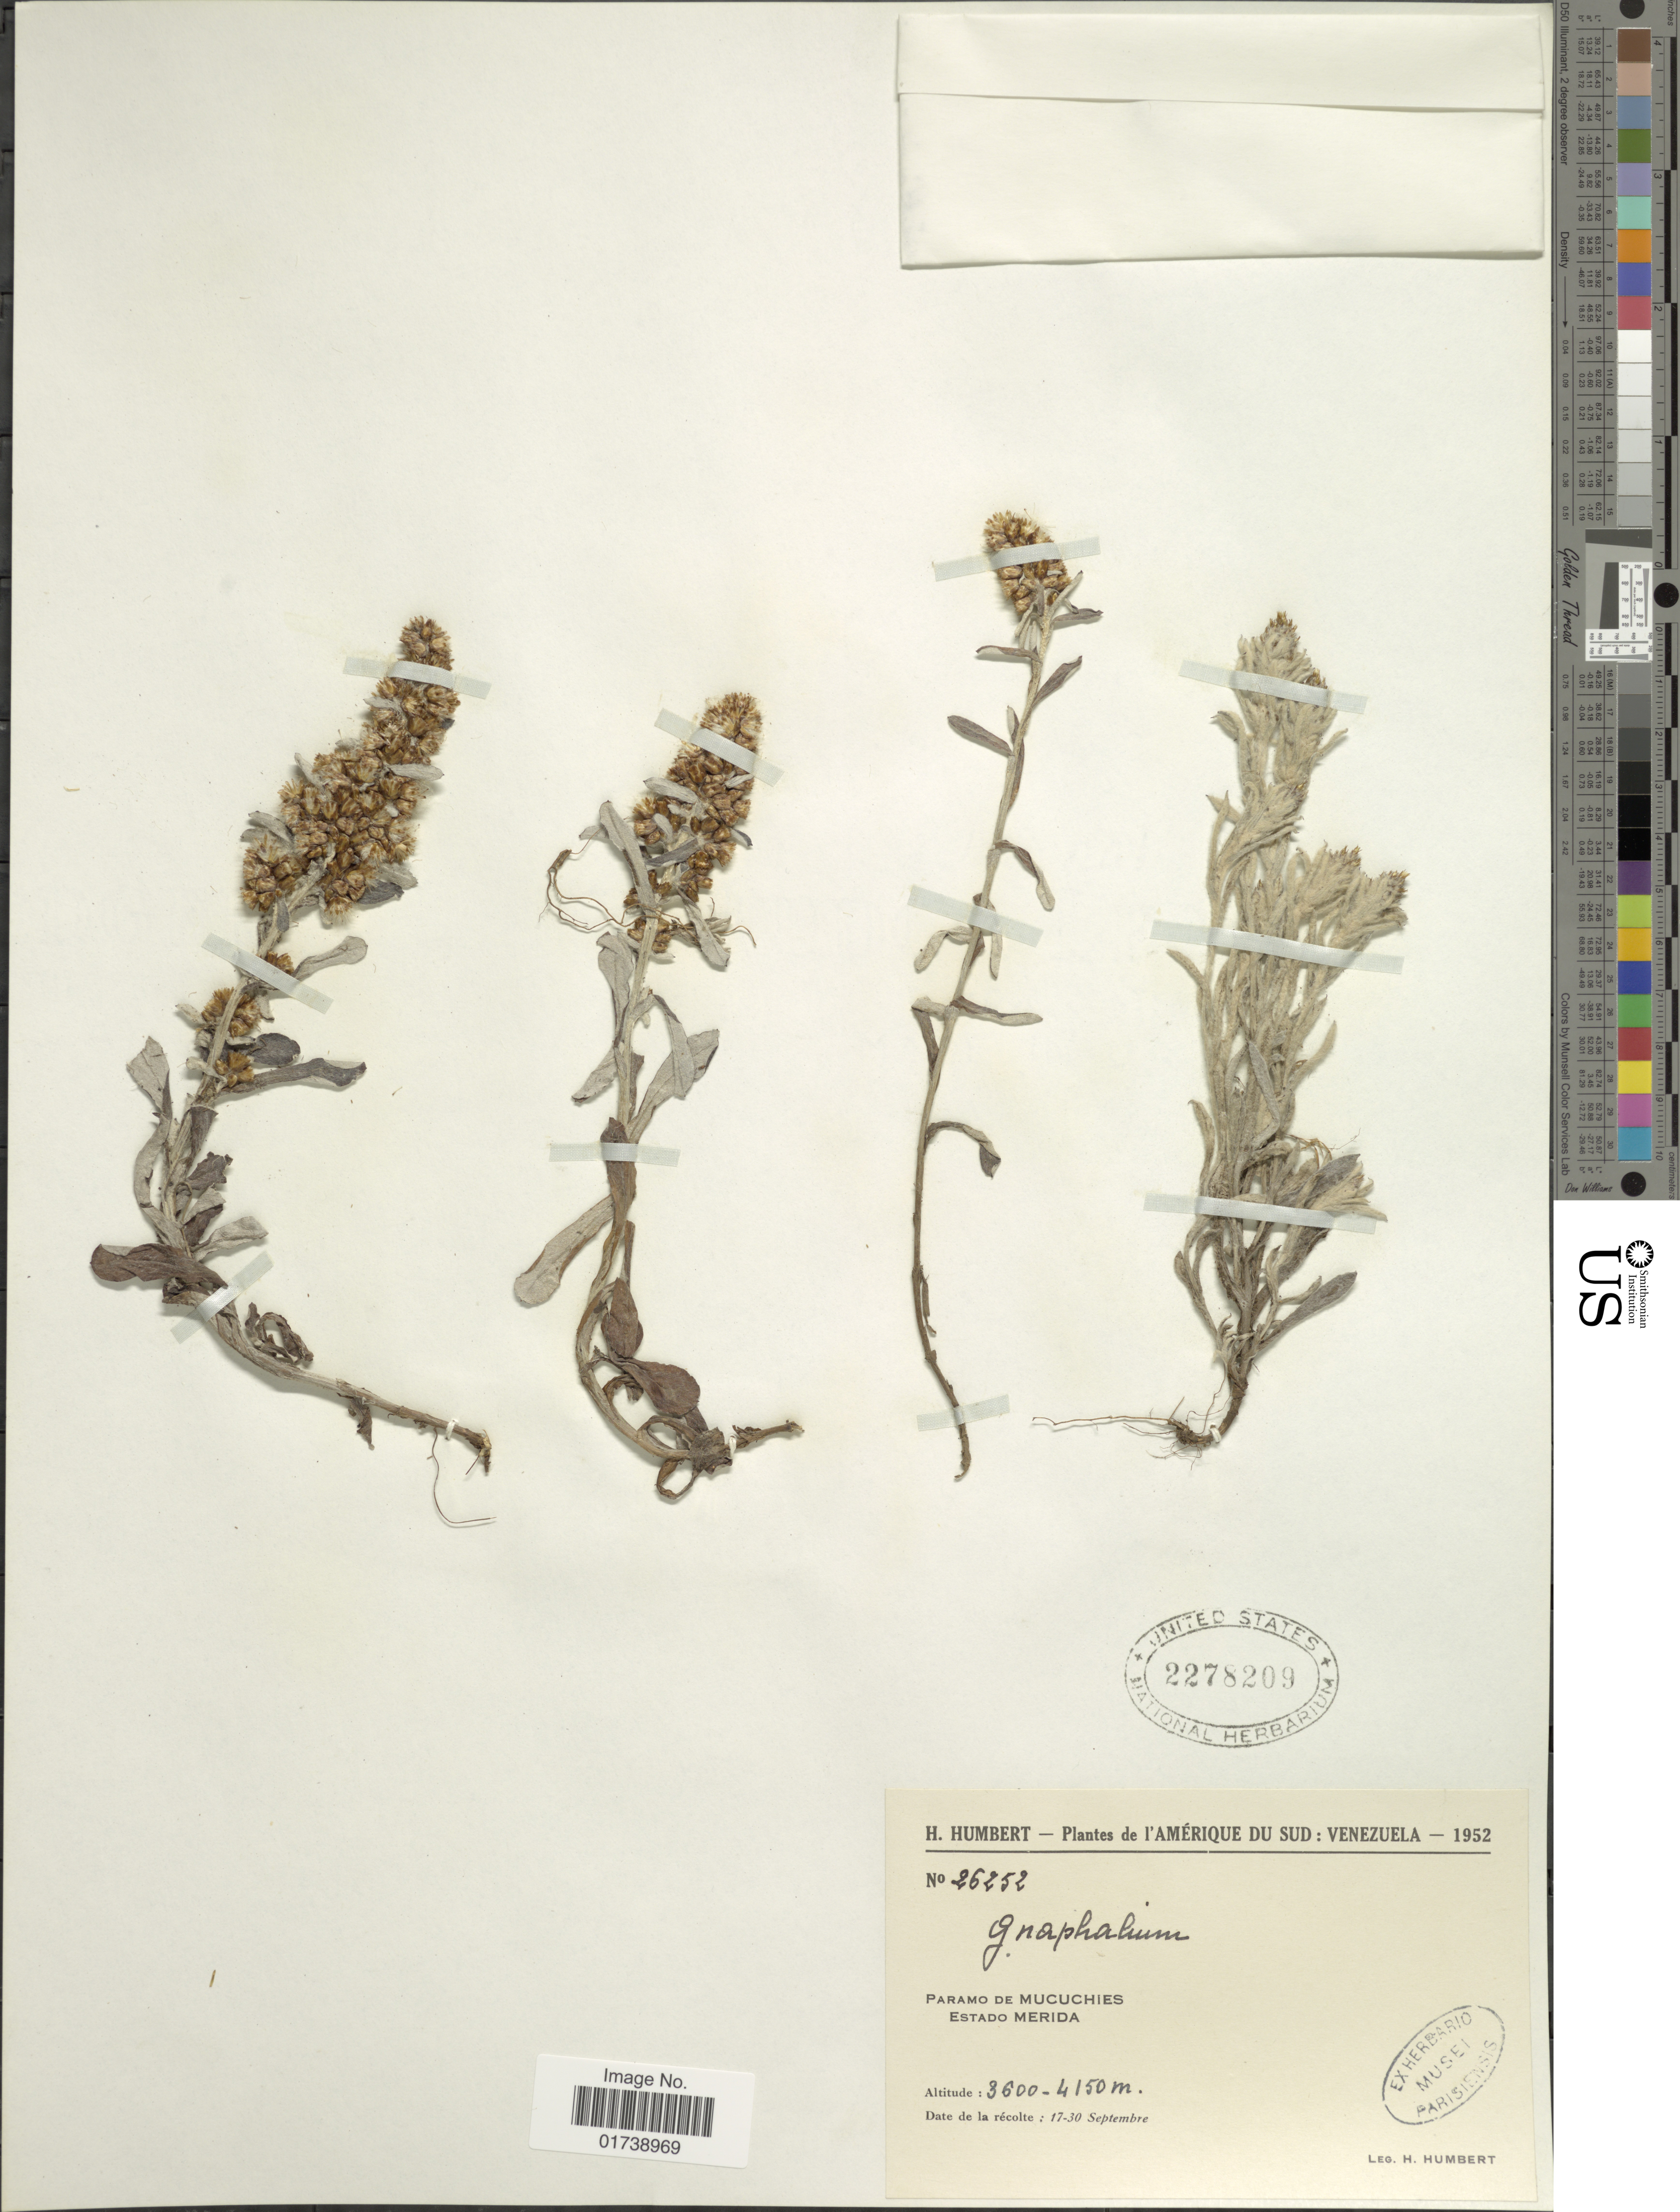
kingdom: Plantae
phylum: Tracheophyta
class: Magnoliopsida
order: Asterales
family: Asteraceae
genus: Gamochaeta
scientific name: Gamochaeta sp.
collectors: H. Humbert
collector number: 26252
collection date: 1952-09-17/1952-09-30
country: Venezuela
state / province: Mérida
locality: Paramo de Mucuchies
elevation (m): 3600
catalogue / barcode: US 2278209